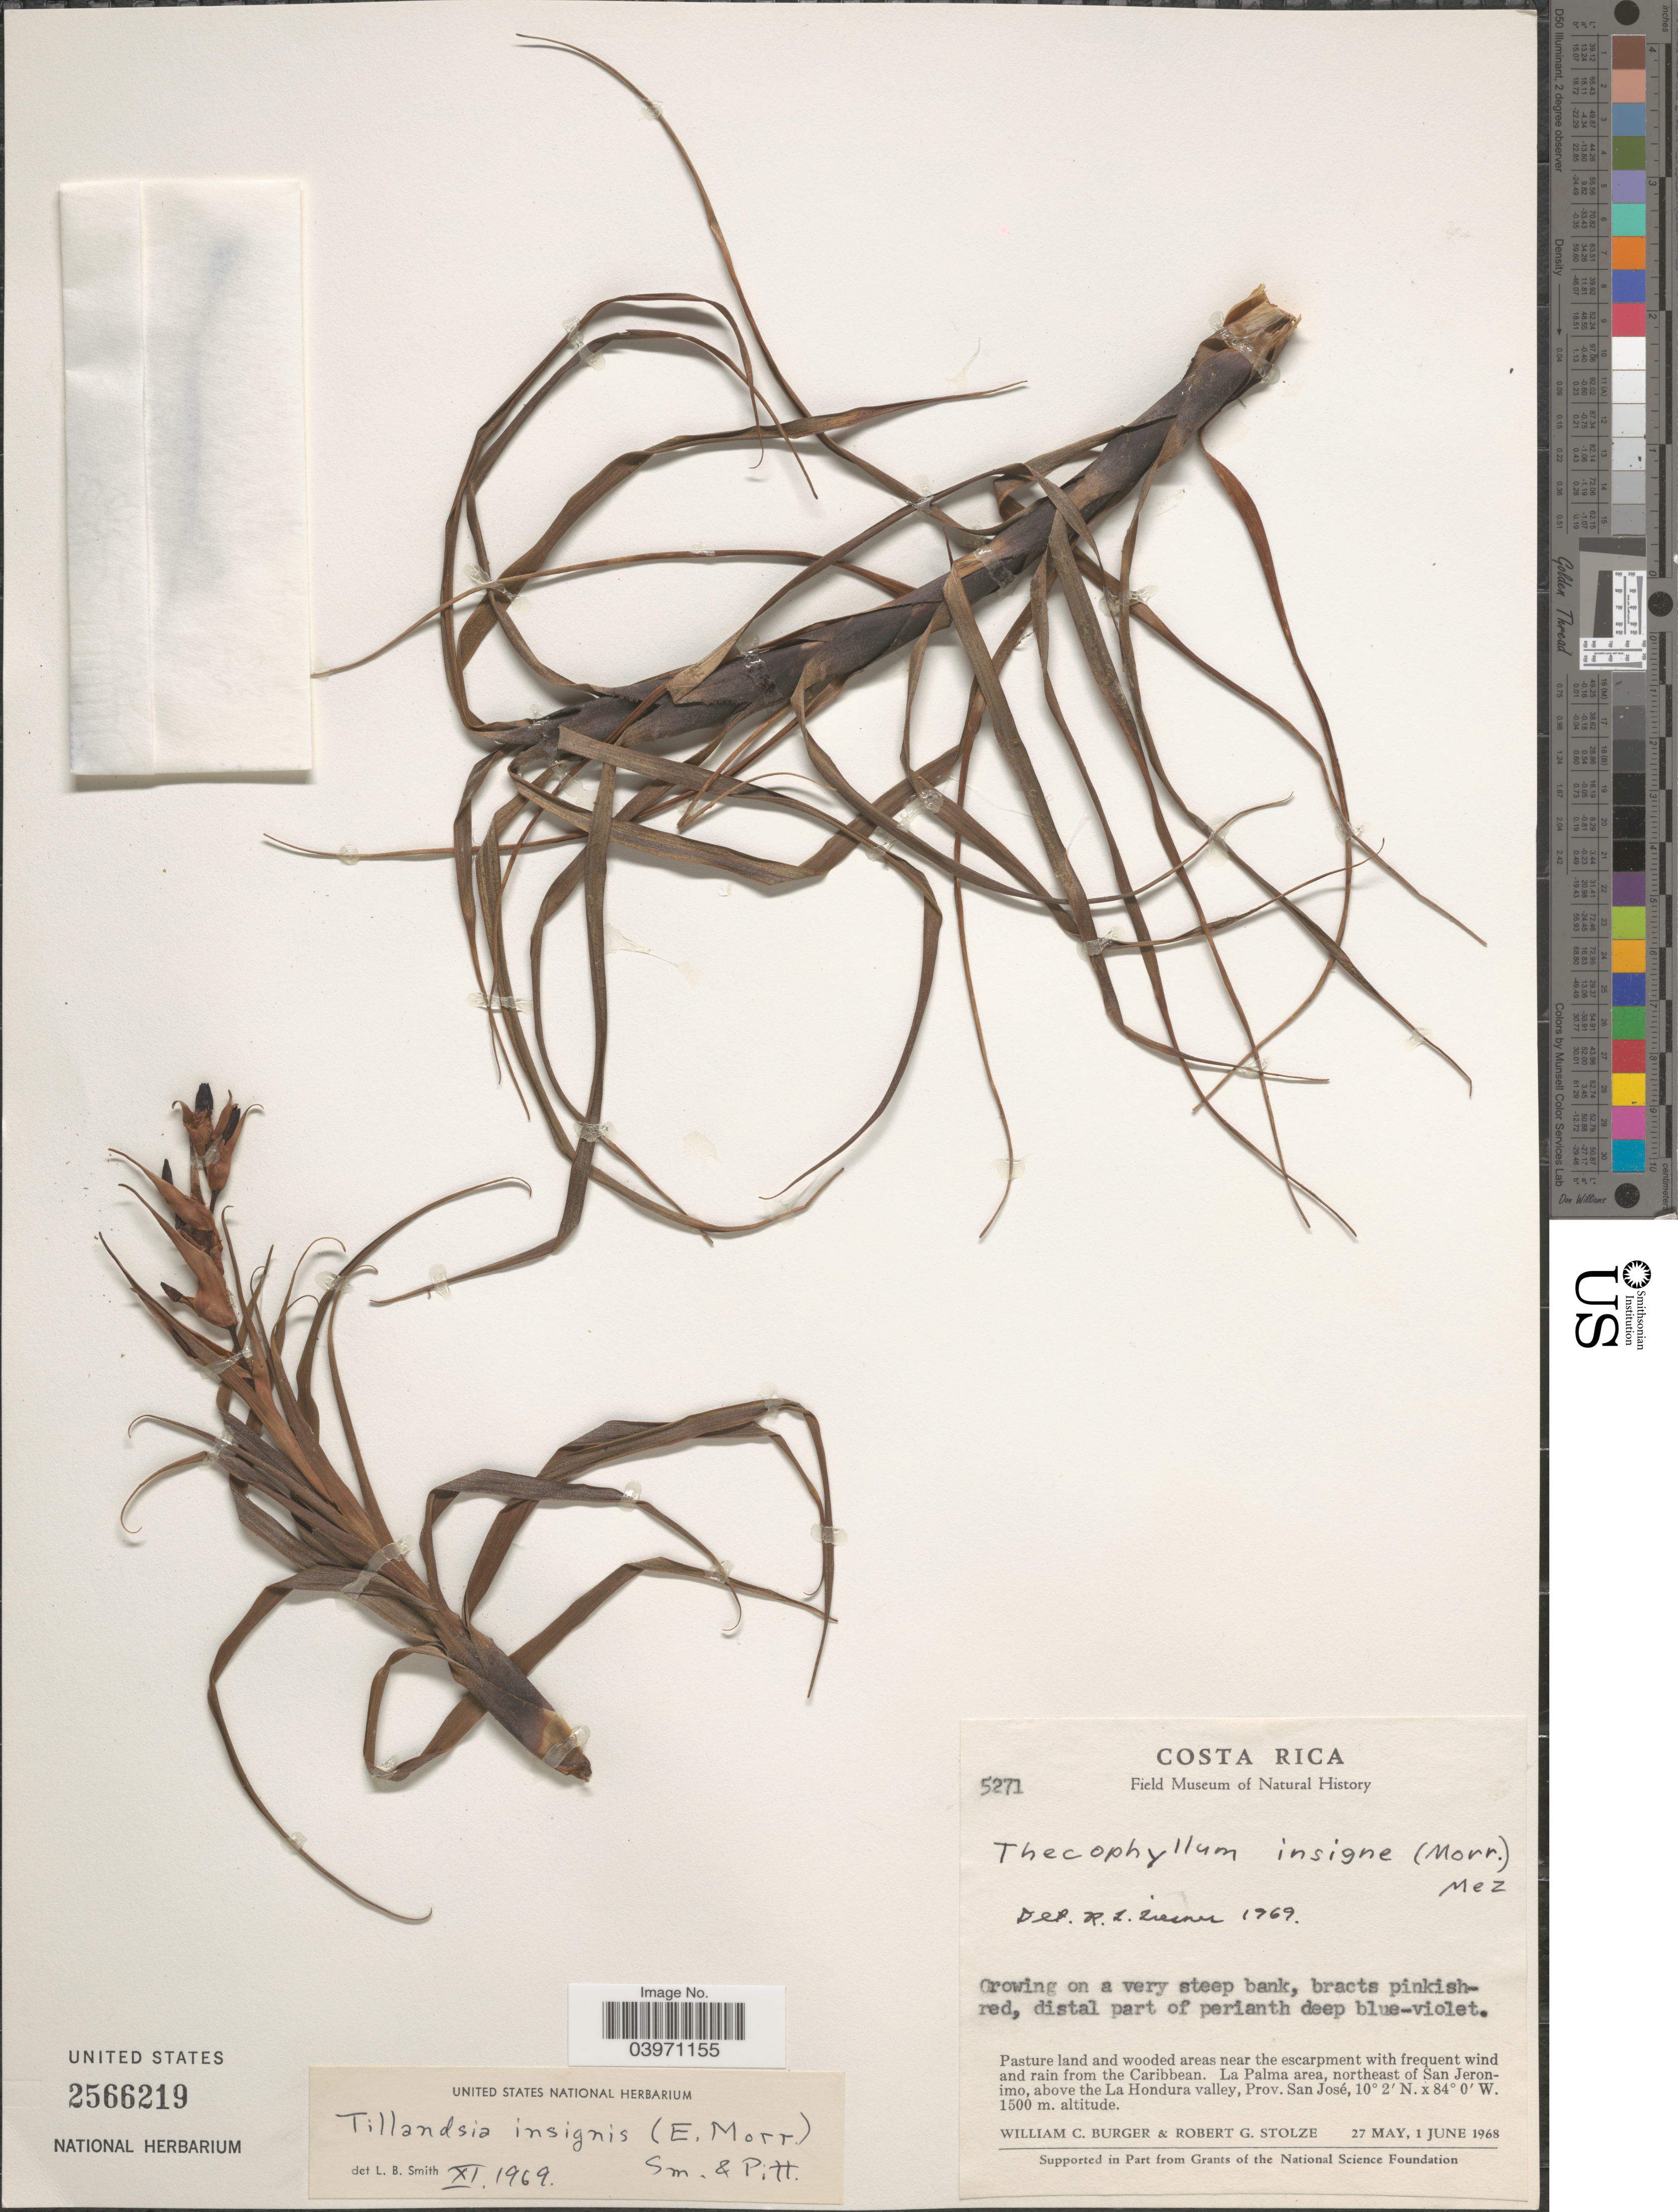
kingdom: Plantae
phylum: Tracheophyta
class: Liliopsida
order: Poales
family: Bromeliaceae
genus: Tillandsia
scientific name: Tillandsia insignis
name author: (Mez) L.B. Sm. & Pittendr.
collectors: W. Burger & R. G. Stolze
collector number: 5271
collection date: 1968-05-27/1968-06-01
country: Costa Rica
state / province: San José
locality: La Palma area, northeast of San Jeronimo, above the La Hondura valley.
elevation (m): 1500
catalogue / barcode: US 2566219